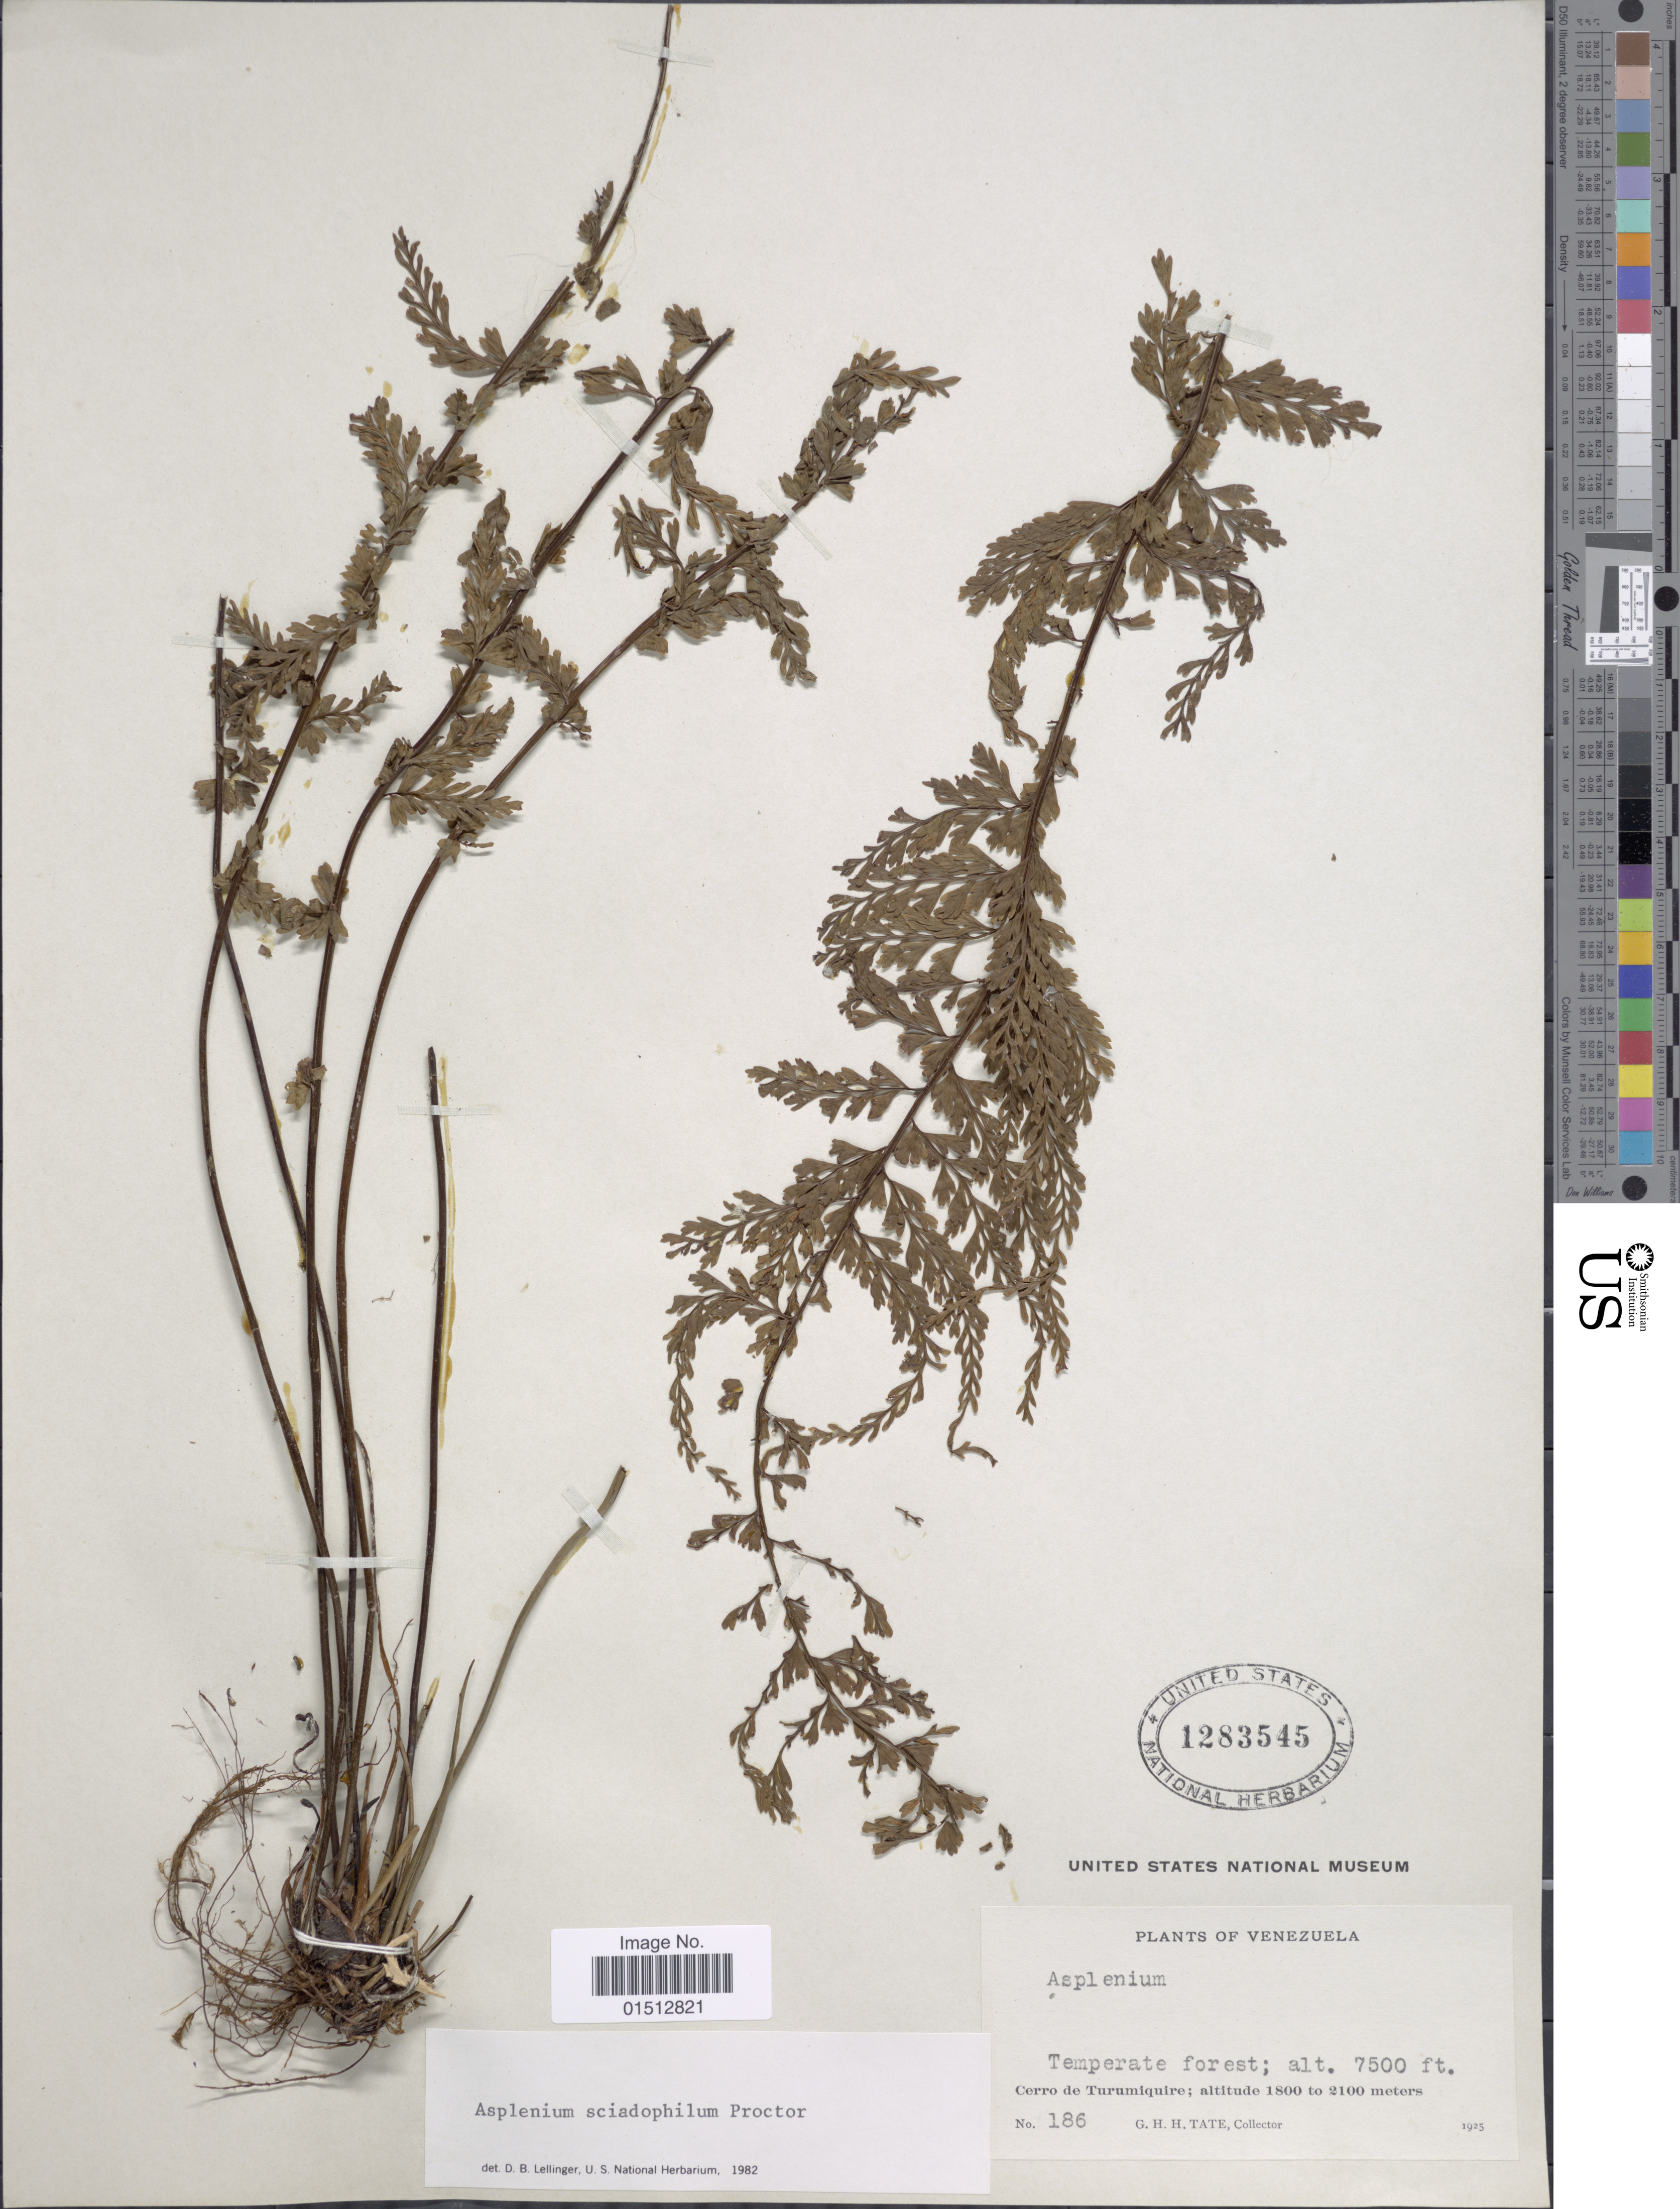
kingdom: Plantae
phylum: Tracheophyta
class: Polypodiopsida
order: Polypodiales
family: Aspleniaceae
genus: Asplenium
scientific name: Asplenium sciadophilum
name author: Proctor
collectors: G. H. H.Tate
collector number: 186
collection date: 1925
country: Venezuela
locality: Venezuela, Cerro de Turumiquire.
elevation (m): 1800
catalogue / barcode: US 1283545